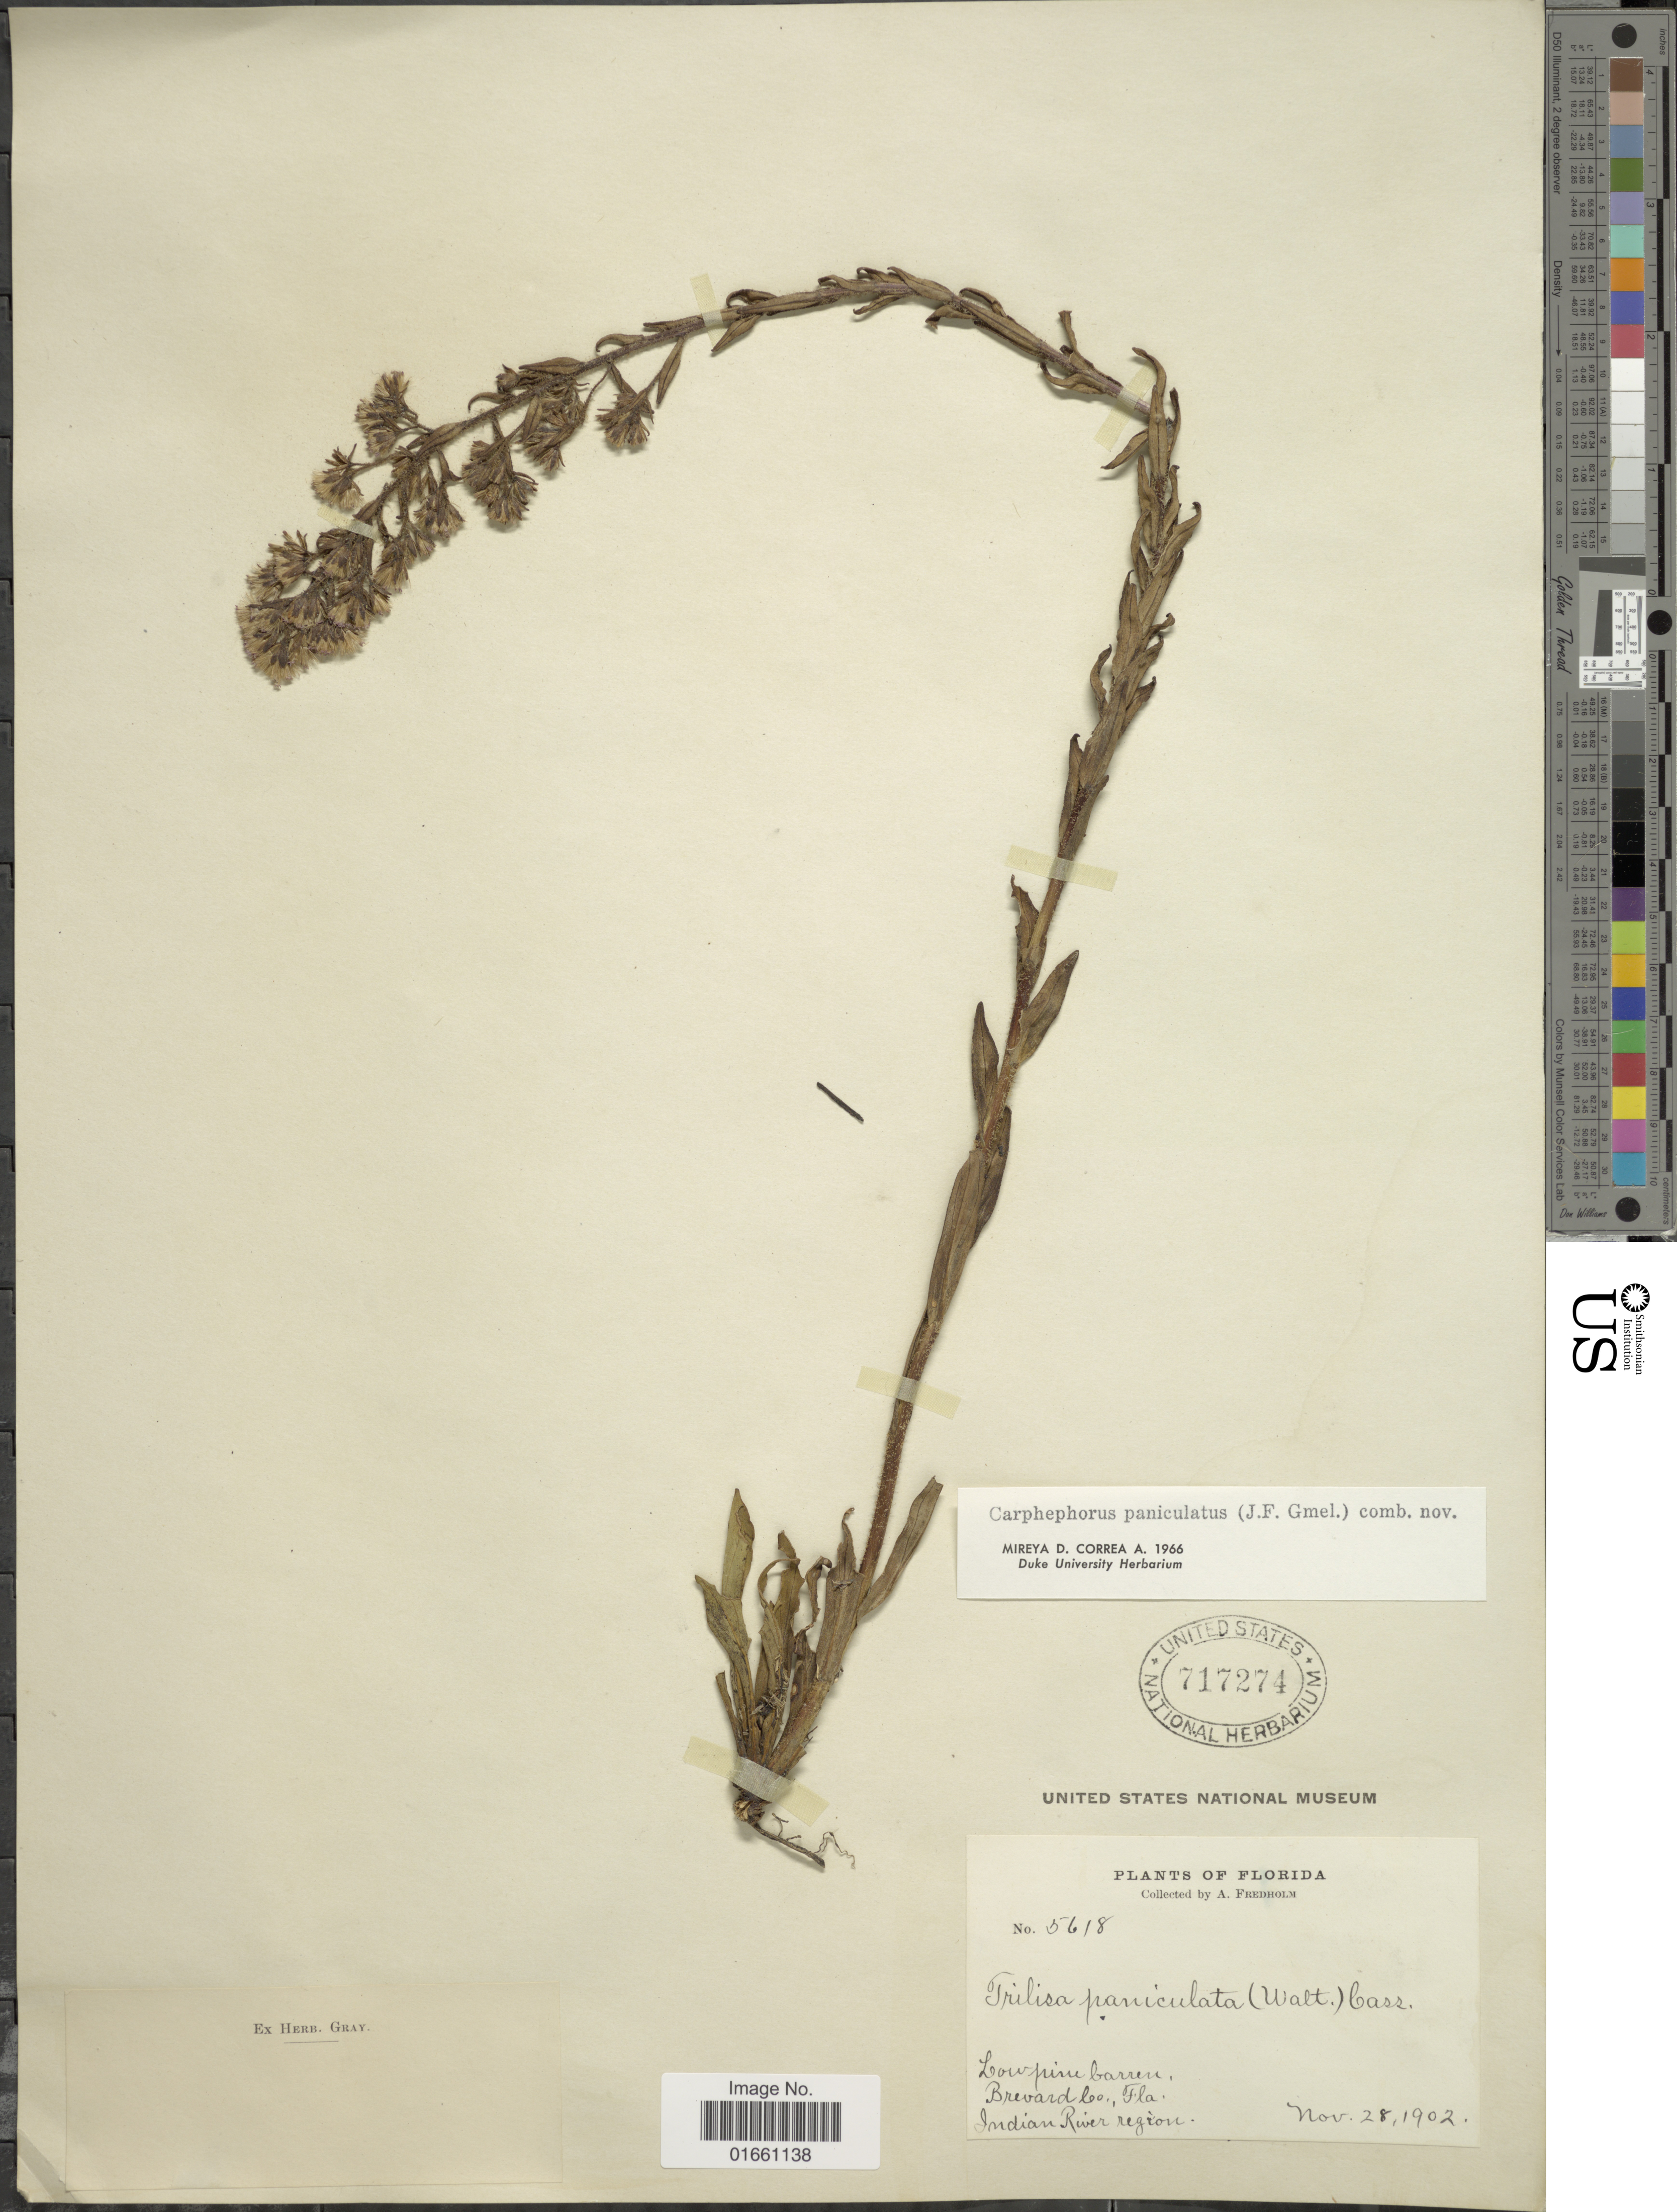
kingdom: Plantae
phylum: Tracheophyta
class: Magnoliopsida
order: Asterales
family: Asteraceae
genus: Trilisa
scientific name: Trilisa paniculata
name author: (J.F. Gmel.) Cass.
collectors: A. Fredholm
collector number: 5618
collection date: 1902-11-28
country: United States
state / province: Florida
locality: Low Pine Barren, Brevard Co, Indian River region.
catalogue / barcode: US 717274